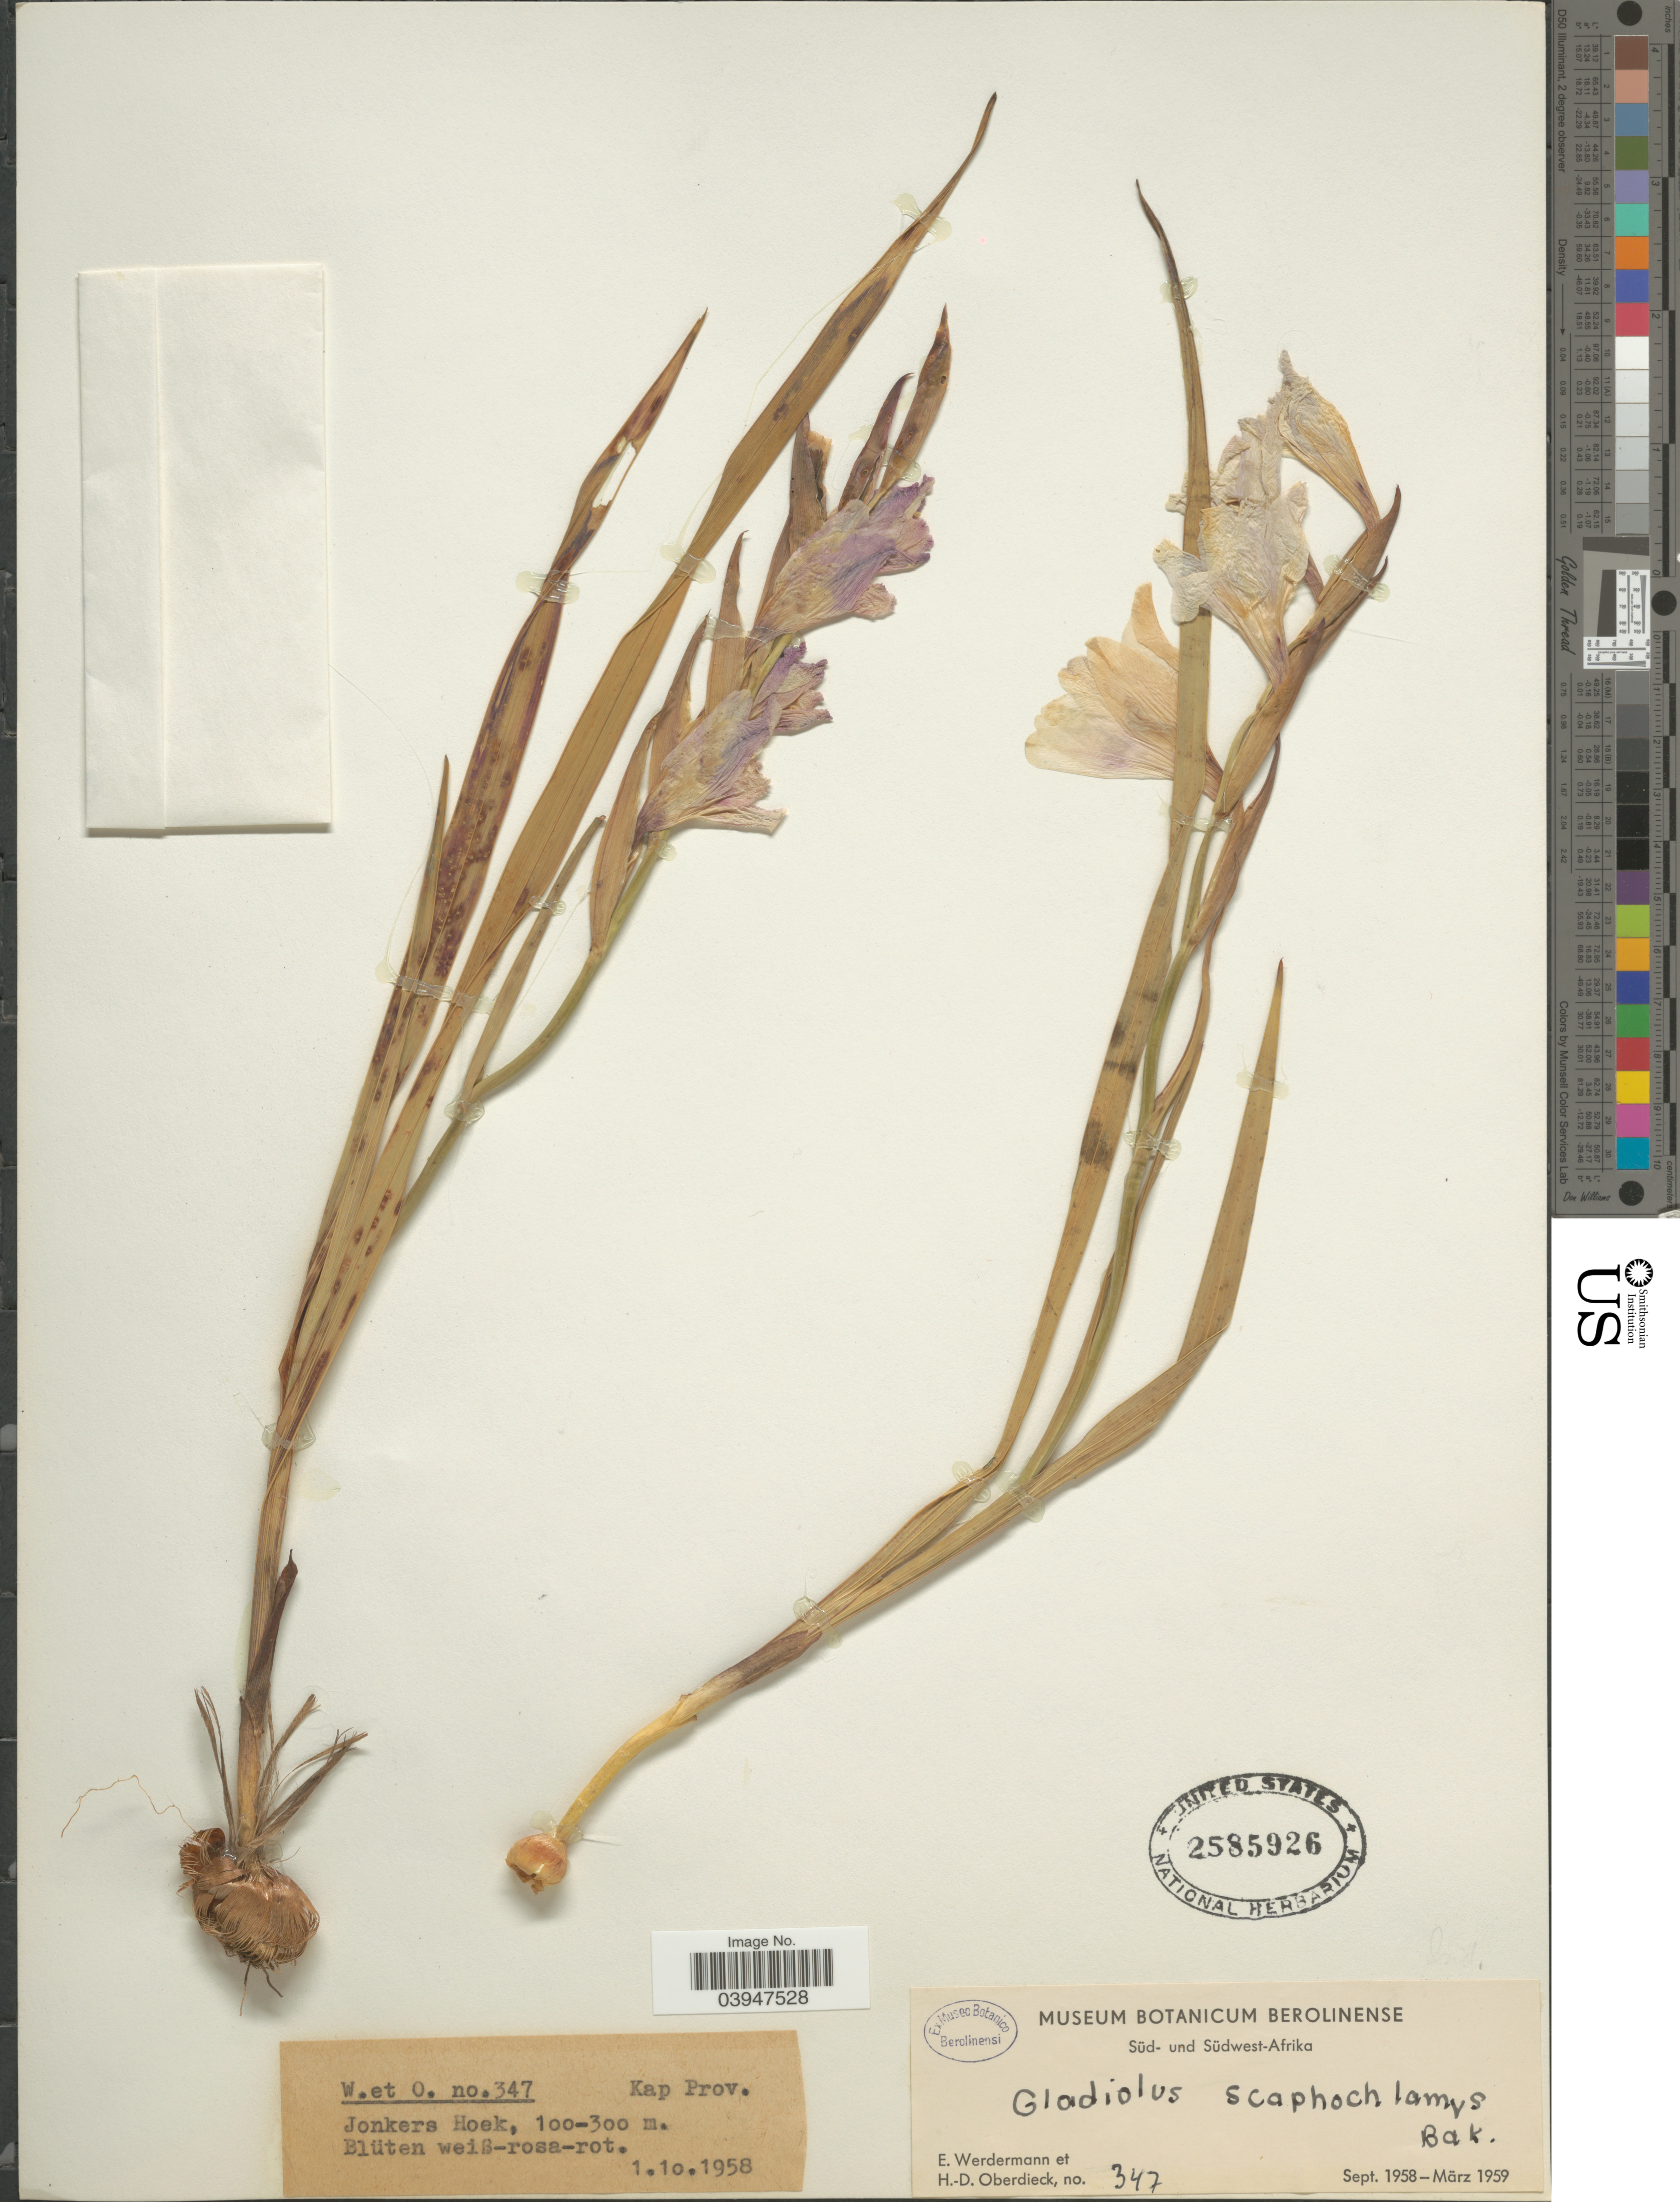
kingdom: Plantae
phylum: Tracheophyta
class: Liliopsida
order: Asparagales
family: Iridaceae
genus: Gladiolus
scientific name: Gladiolus scaphochlamys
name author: Baker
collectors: E. Werdermann & H. Oberdieck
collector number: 347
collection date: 1958-10-01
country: South Africa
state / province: Western Cape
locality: Kap Prov. Jonkers Hoek.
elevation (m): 100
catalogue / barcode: US 2585926